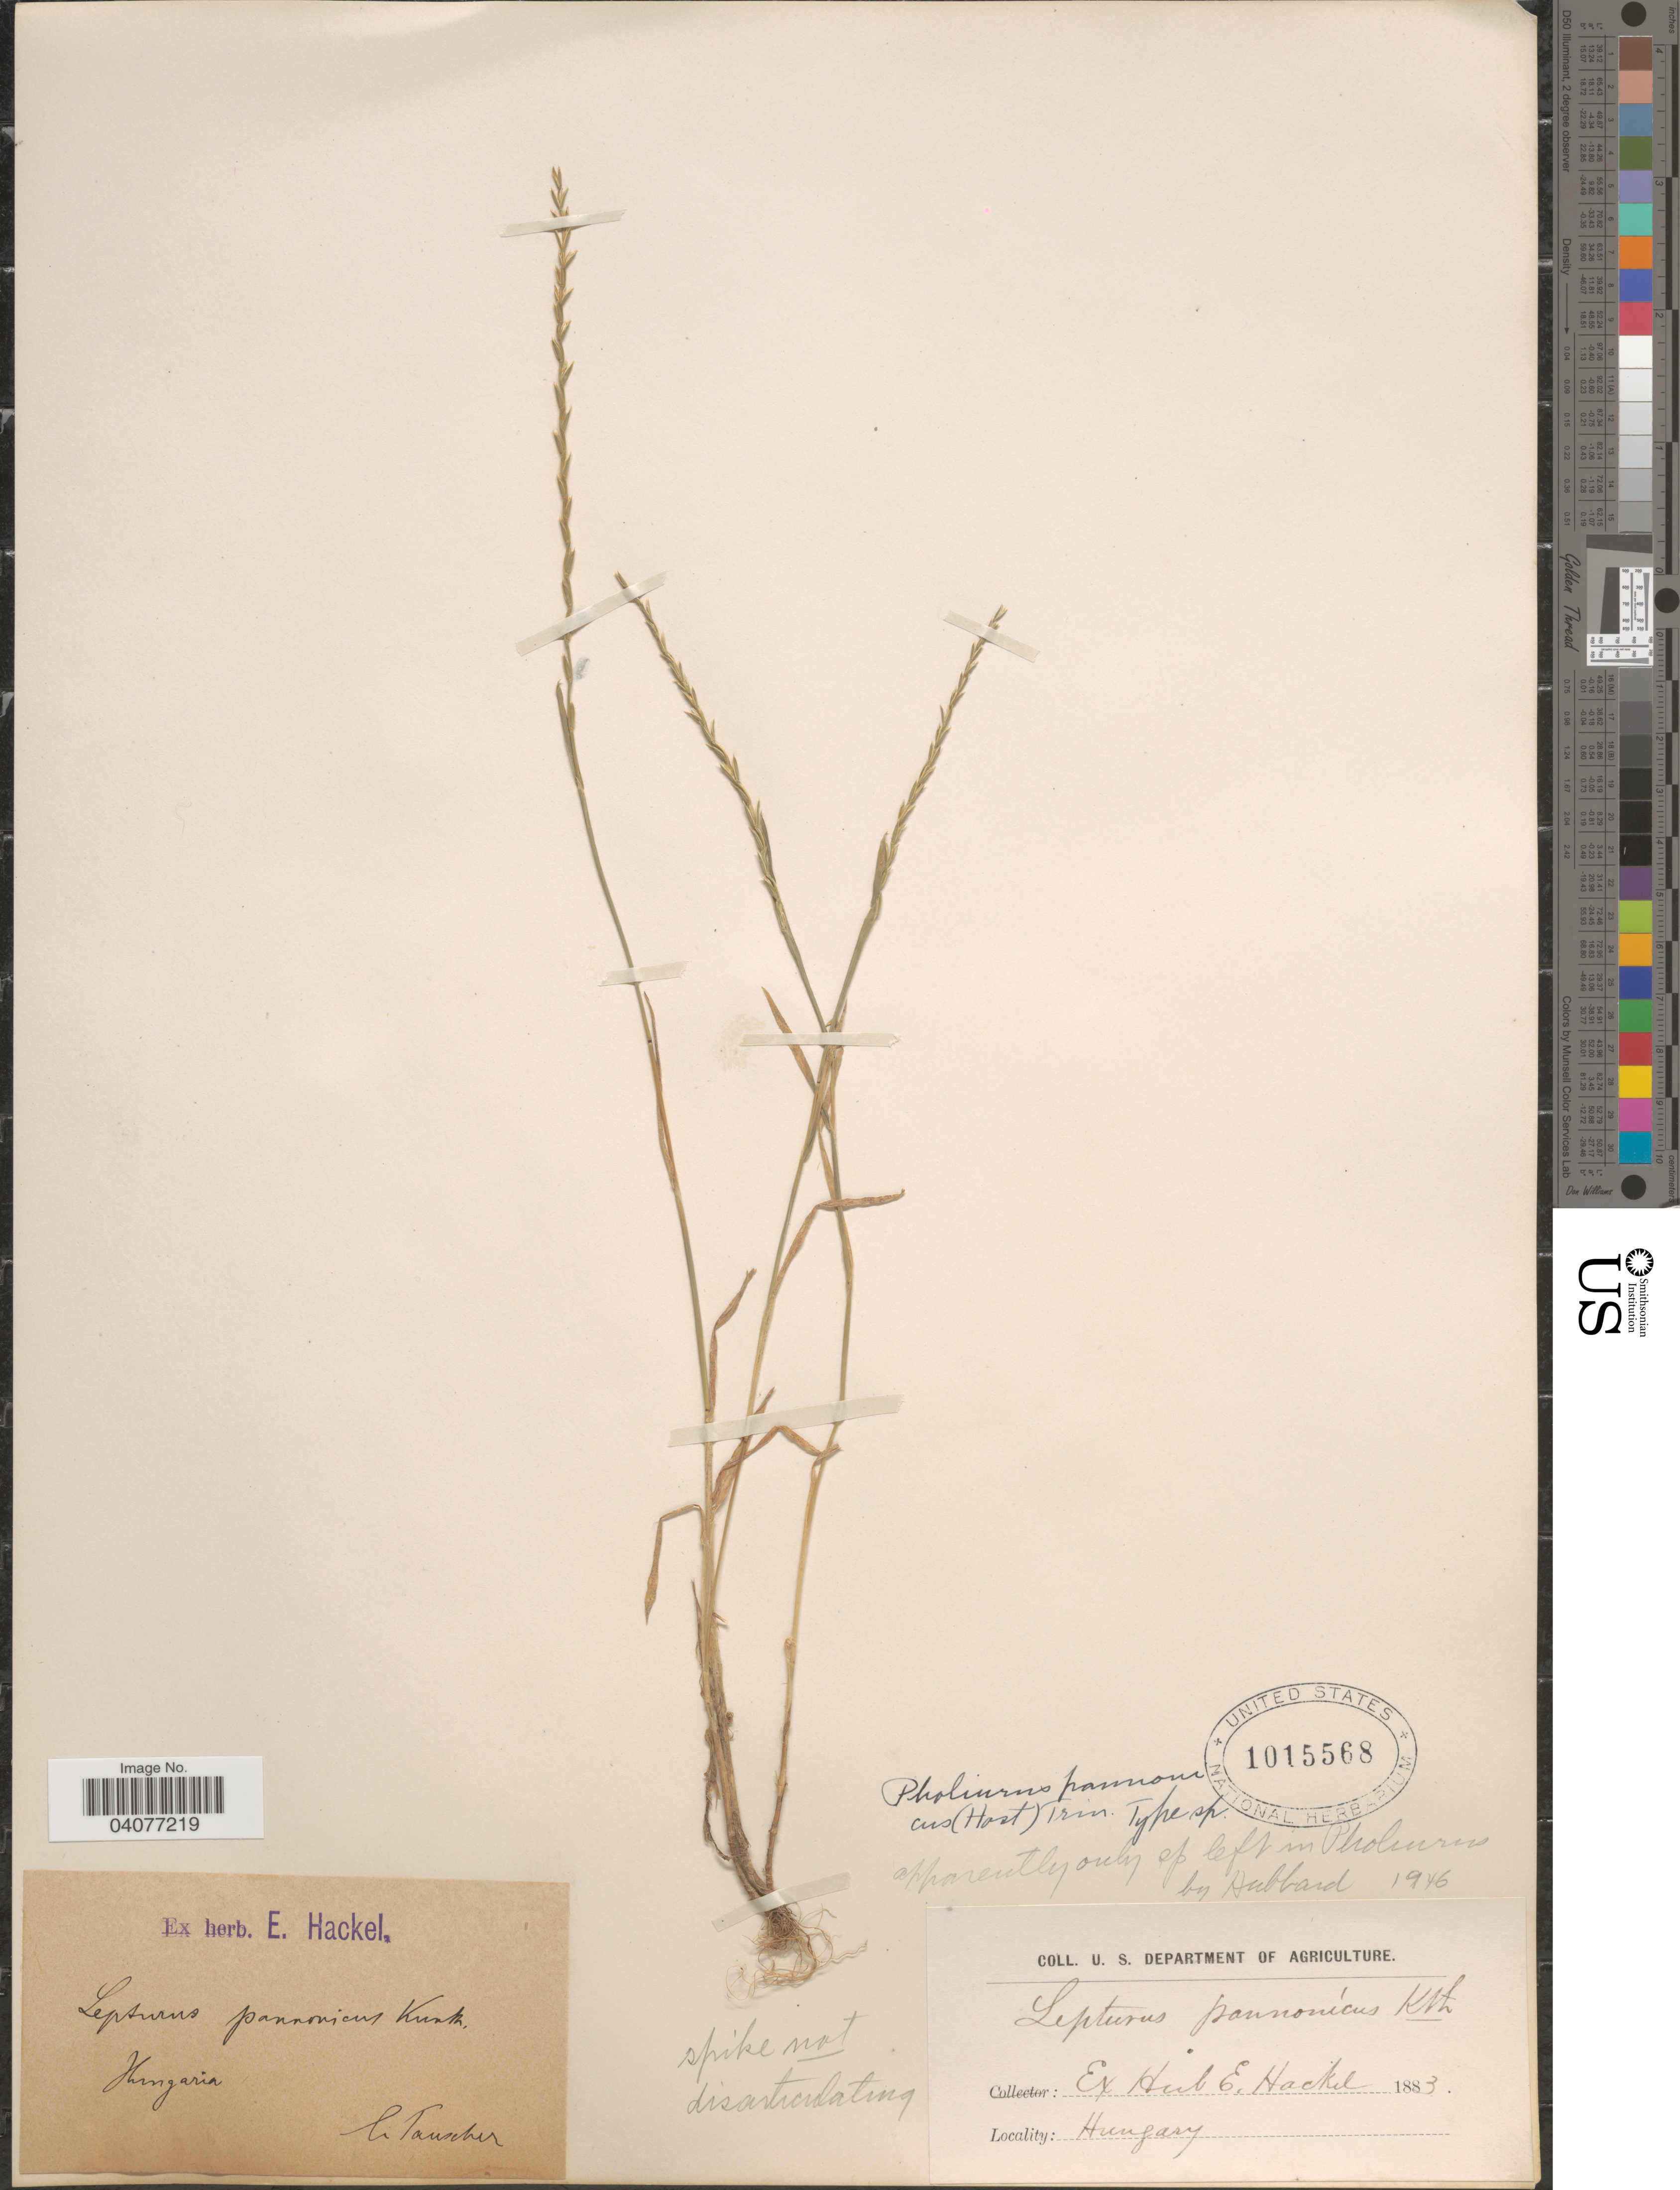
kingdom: Plantae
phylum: Tracheophyta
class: Liliopsida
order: Poales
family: Poaceae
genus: Pholiurus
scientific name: Pholiurus pannonicus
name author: (Host) Trin.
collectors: Tauscher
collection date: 1883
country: Hungary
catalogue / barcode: US 1015568